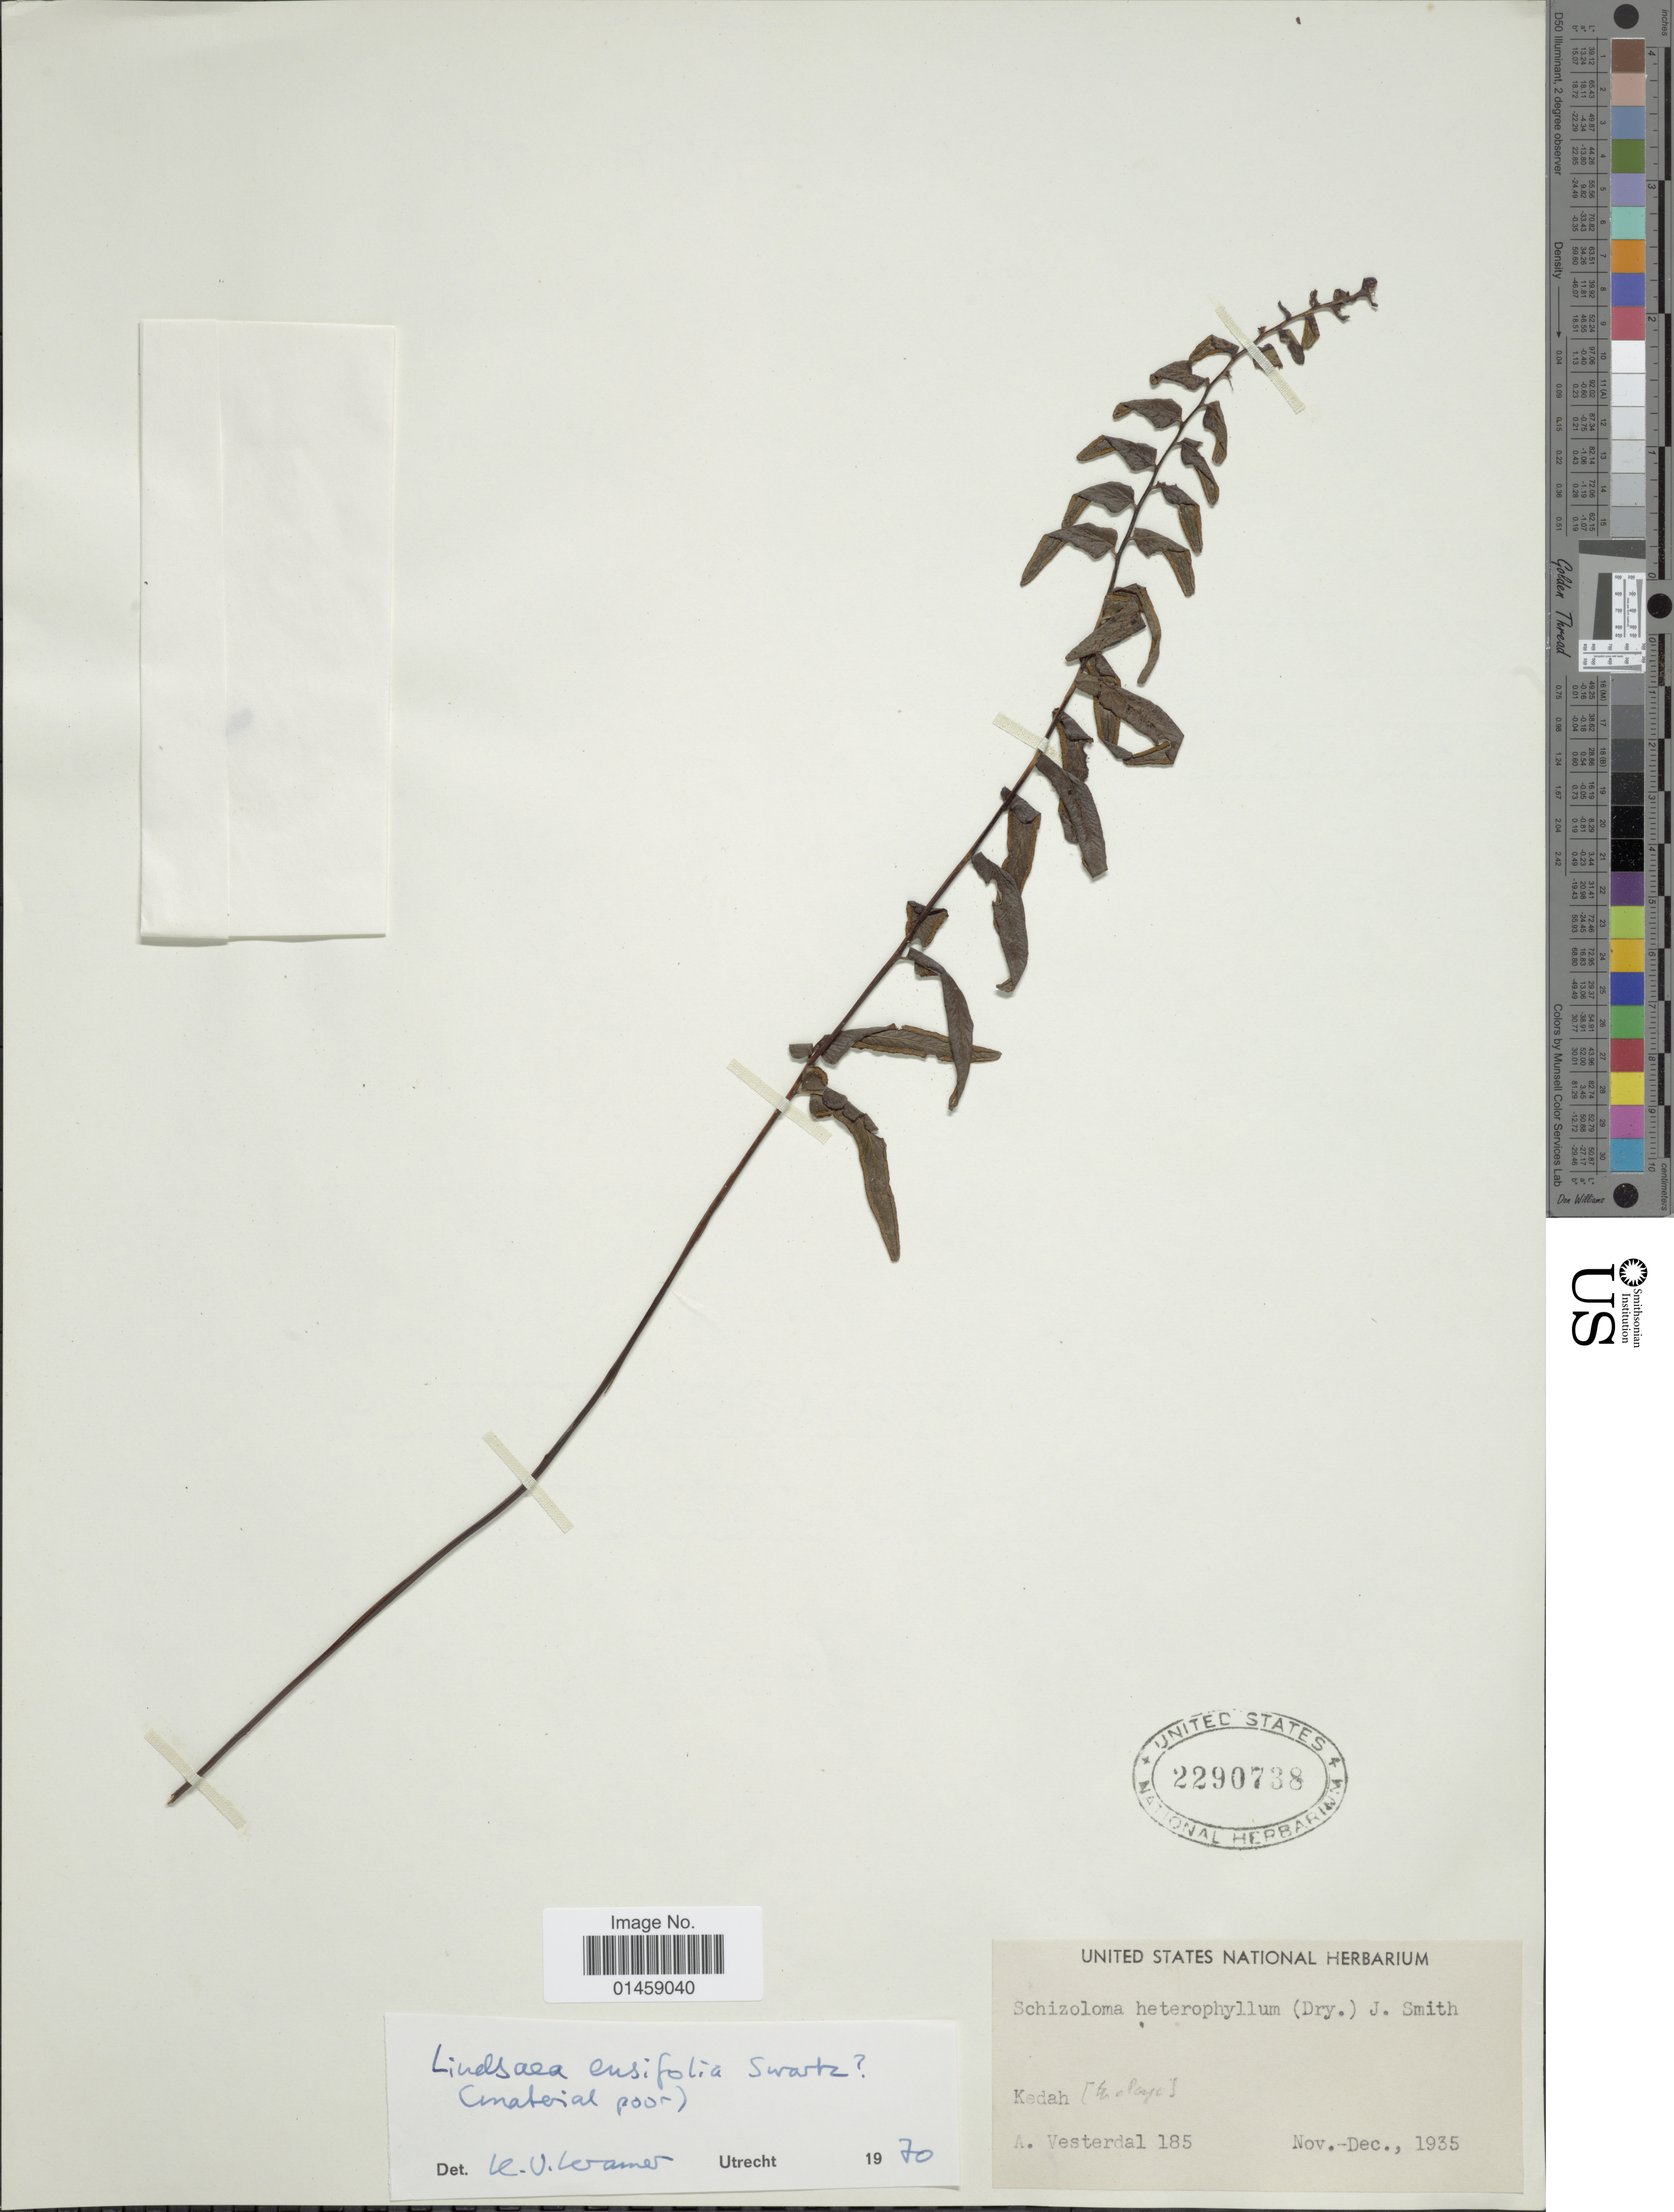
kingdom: Plantae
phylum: Tracheophyta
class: Polypodiopsida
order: Polypodiales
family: Lindsaeaceae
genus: Lindsaea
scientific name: Lindsaea ensifolia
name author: Sw.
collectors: A. Vesterdal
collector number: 185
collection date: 1935-11/1935-12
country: Malaysia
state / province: Kedah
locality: Eulorpe. [interpreted]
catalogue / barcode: US 2290738